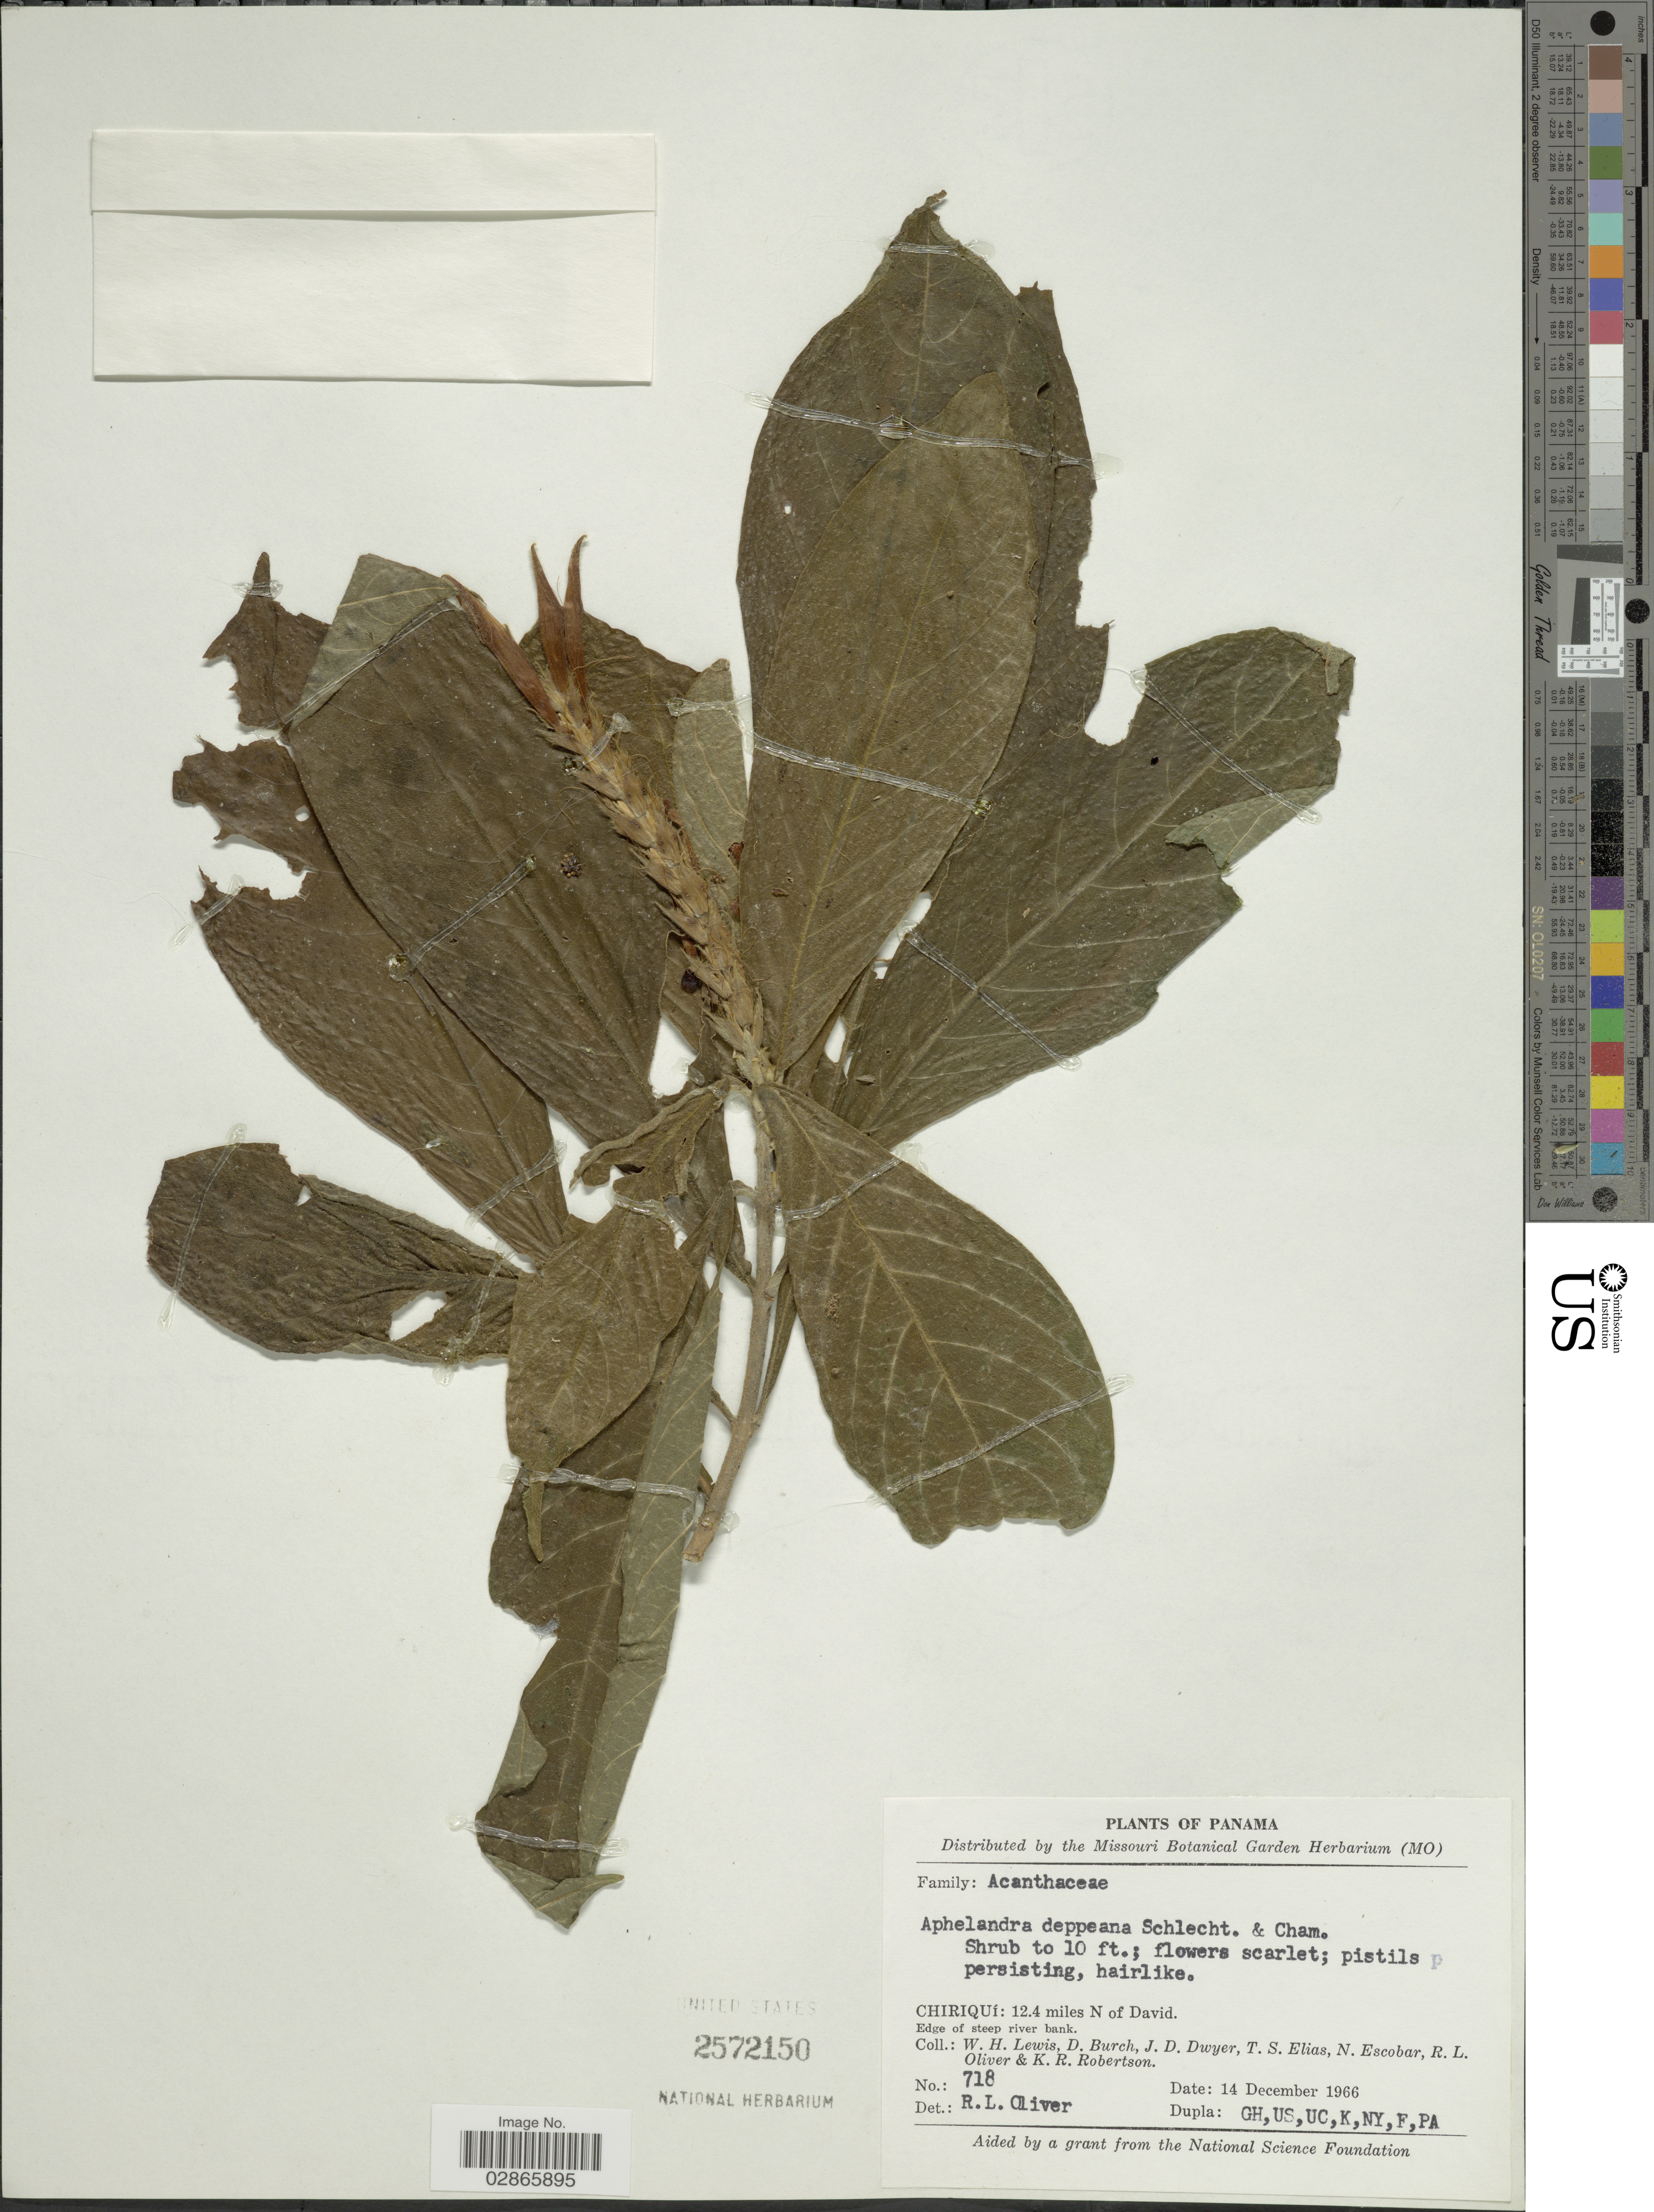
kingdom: Plantae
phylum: Tracheophyta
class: Magnoliopsida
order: Lamiales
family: Acanthaceae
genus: Aphelandra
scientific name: Aphelandra deppeana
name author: Schltdl. & Cham.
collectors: W. H. Lewis, D. Burch, J. D. Dwyer, T. S. Elias & et al.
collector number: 718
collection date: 1966-12-14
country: Panama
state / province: Chiriqui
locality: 12.4 miles N of David.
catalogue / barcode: US 2572150